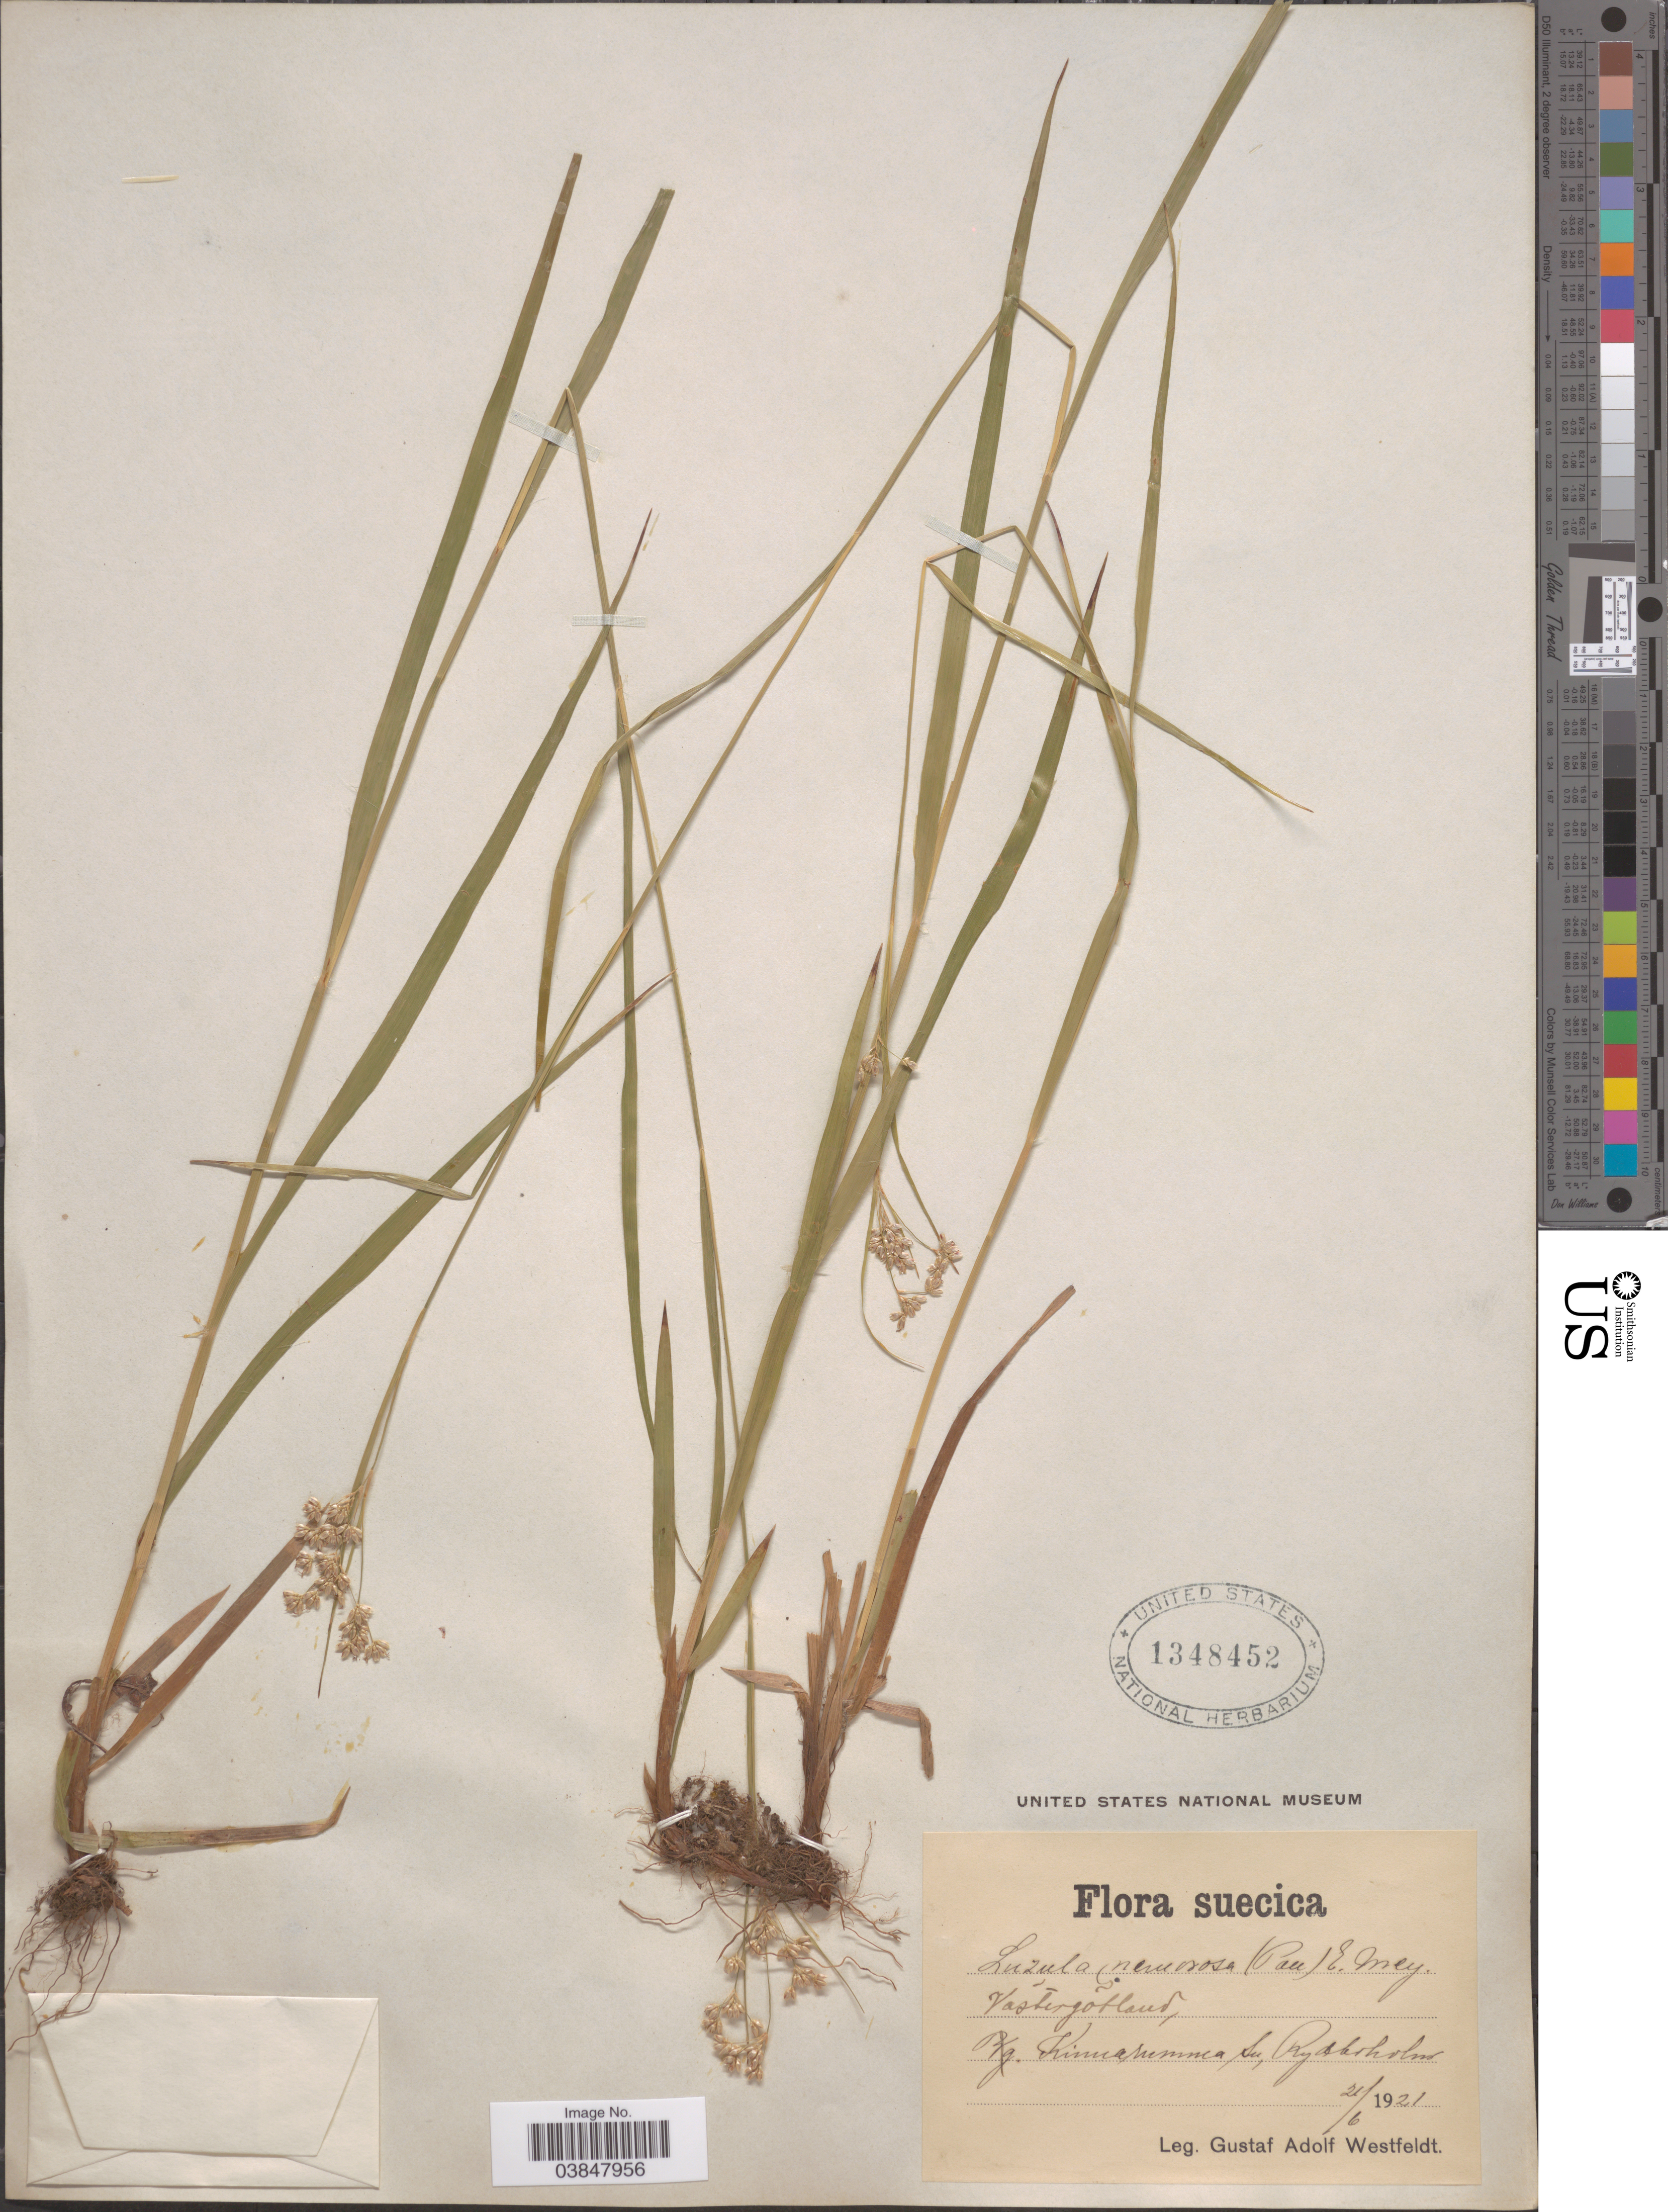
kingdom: Plantae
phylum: Tracheophyta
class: Liliopsida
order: Poales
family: Juncaceae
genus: Luzula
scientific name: Luzula luzuloides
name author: (Lam.) Dandy & Wilmott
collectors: G. Westfeldt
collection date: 1921-06-21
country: Sweden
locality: Västergötland, Kinnarumma su Rydboholm.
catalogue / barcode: US 1348452